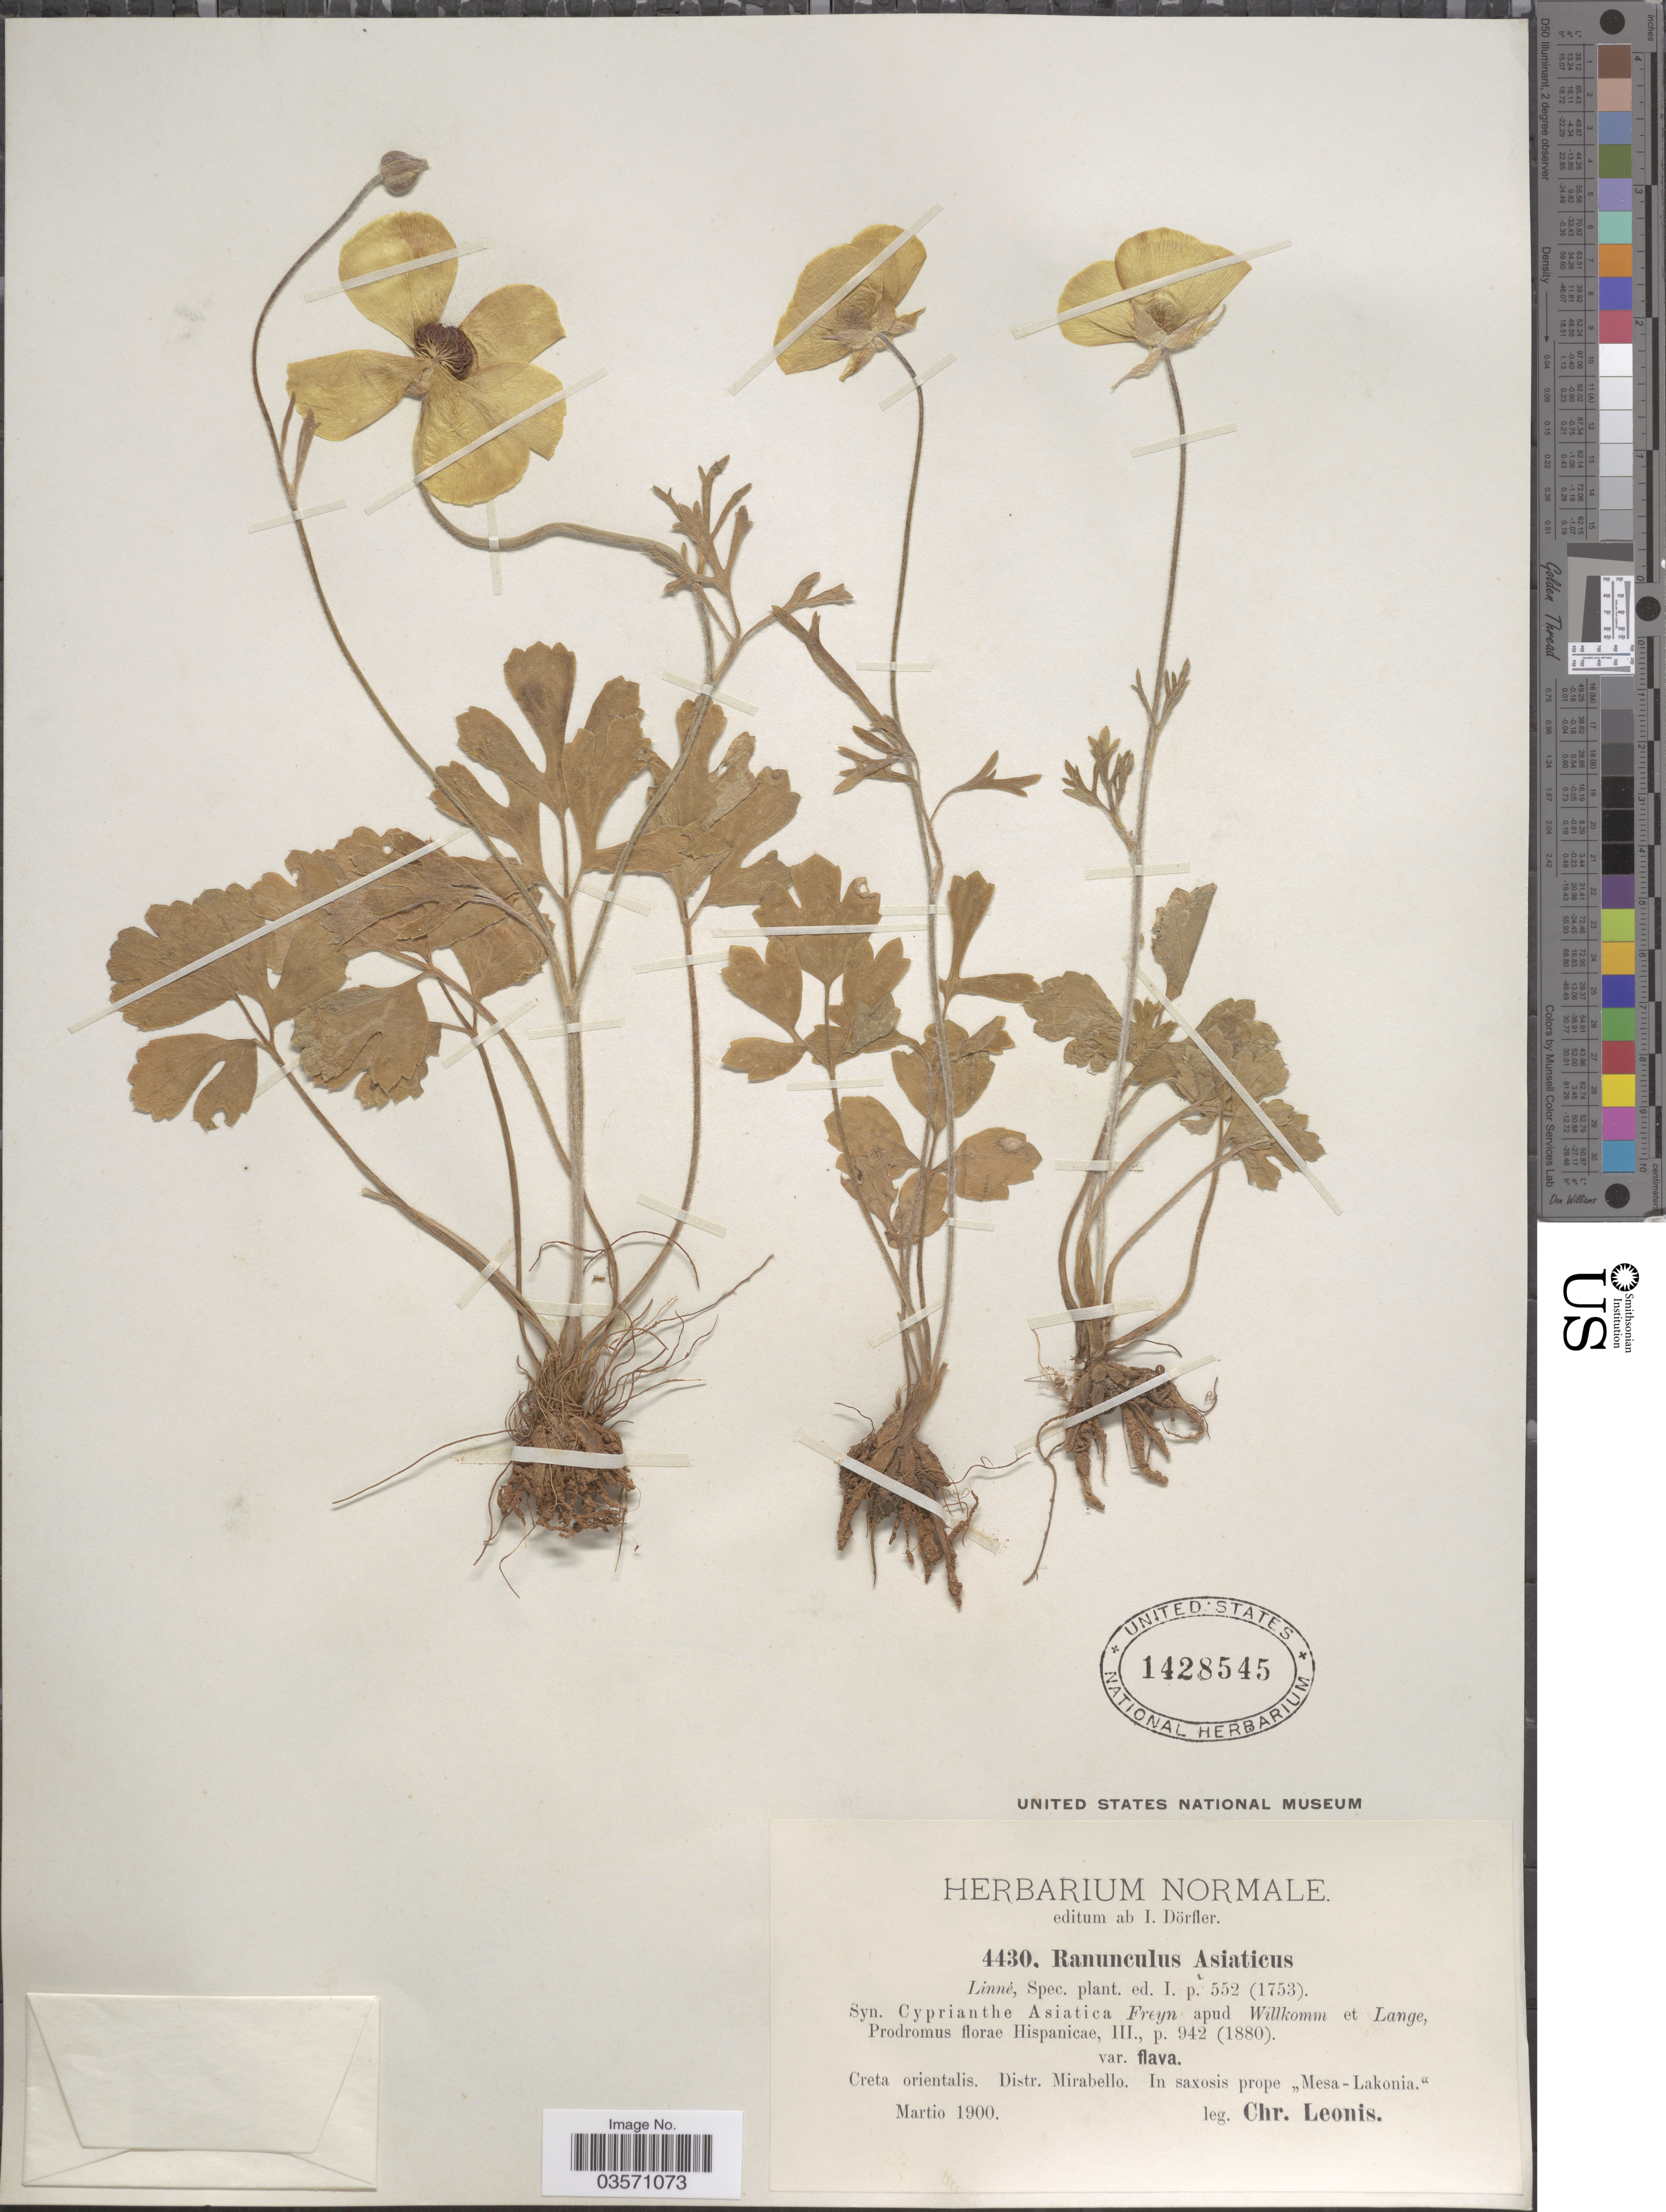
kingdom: Plantae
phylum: Tracheophyta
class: Magnoliopsida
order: Ranunculales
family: Ranunculaceae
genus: Ranunculus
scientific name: Ranunculus asiaticus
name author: L.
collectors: C. Leonis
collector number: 4430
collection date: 1900-03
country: Greece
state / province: Crete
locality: Creta orientalis. Distr. Mirabello. In saxosis prope "Mesa-Lakonia.".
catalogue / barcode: US 1428545